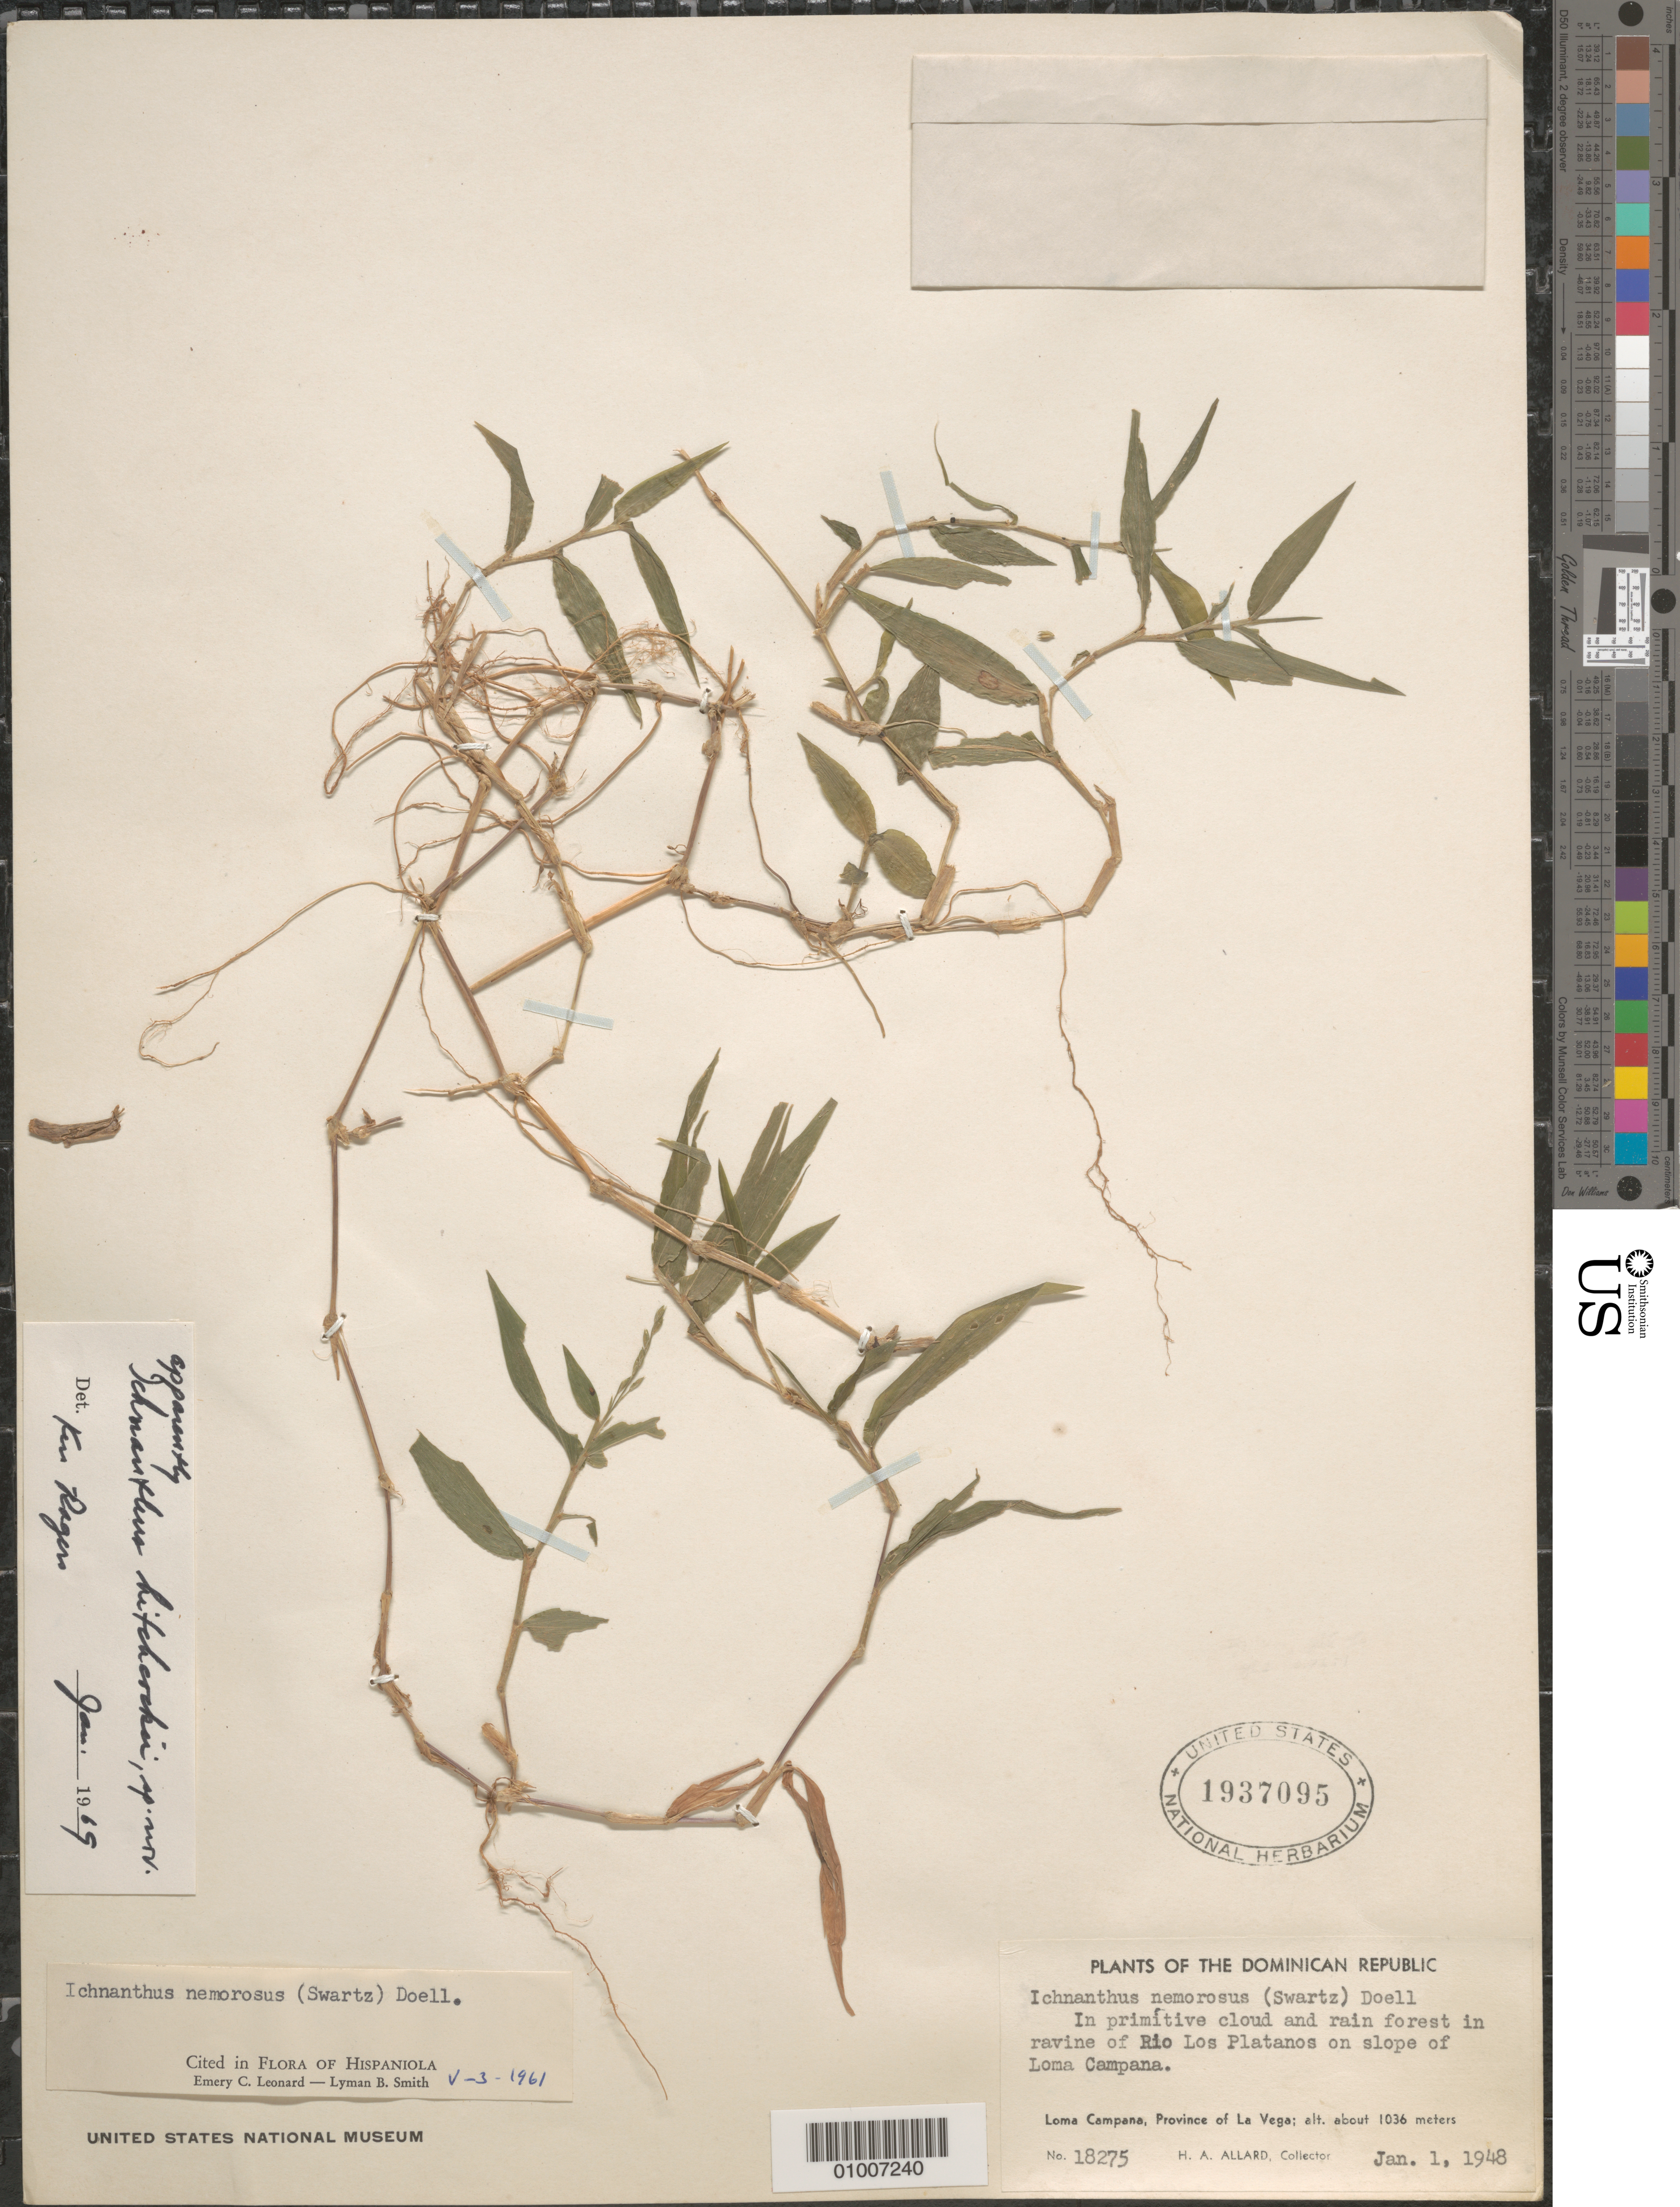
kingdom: Plantae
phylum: Tracheophyta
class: Liliopsida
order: Poales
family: Poaceae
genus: Ichnanthus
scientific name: Ichnanthus hitchcockii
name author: K.E. Rogers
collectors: H. A. Allard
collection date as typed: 01 Jan 1948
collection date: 1948-01-01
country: Dominican Republic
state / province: La Vega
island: Hispaniola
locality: La Vega, Loma Campana, Rio Los Platanos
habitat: in primitive cloud and rain forest in ravine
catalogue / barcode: US 1937095